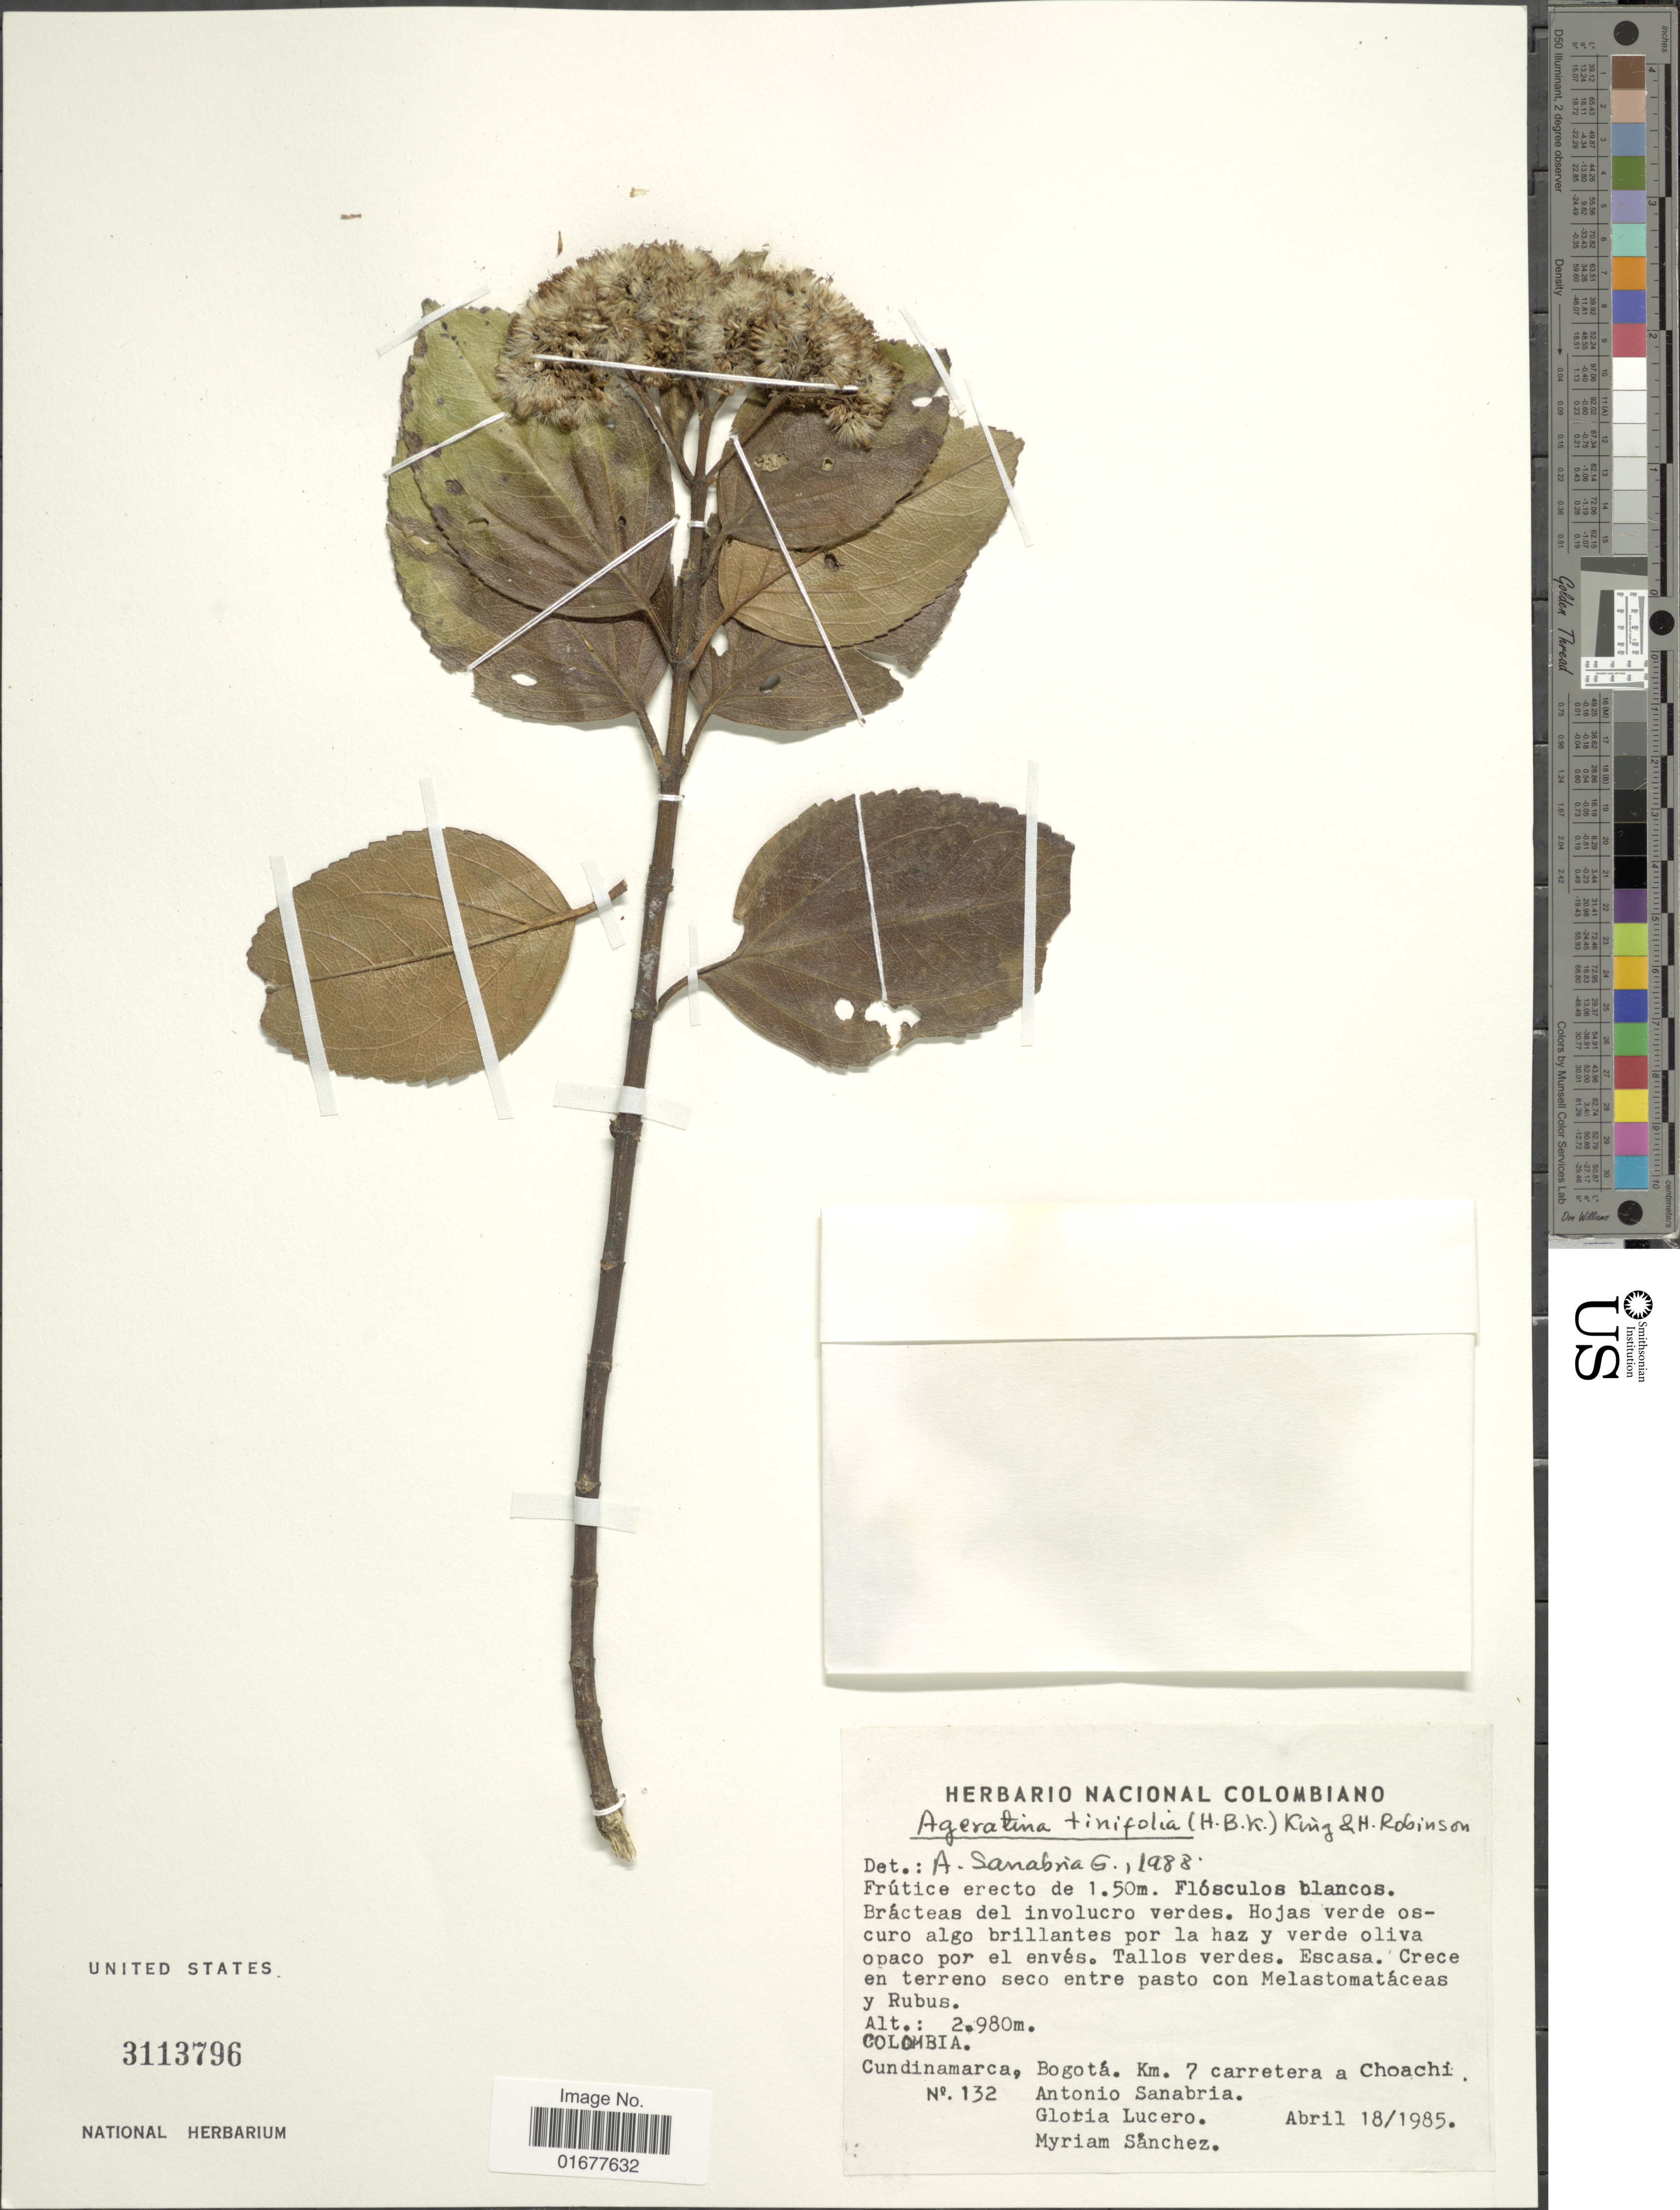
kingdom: Plantae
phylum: Tracheophyta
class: Magnoliopsida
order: Asterales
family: Asteraceae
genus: Ageratina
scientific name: Ageratina tinifolia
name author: (Kunth) R.M. King & H. Rob.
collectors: A. Sanabria G., G. Lucero & M. Sánchez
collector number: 132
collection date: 1985-04-18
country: Colombia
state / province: Cundinamarca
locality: Cundinamarca, Bogota, Km. 7 carretera a Choachi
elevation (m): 2980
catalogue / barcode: US 3113796